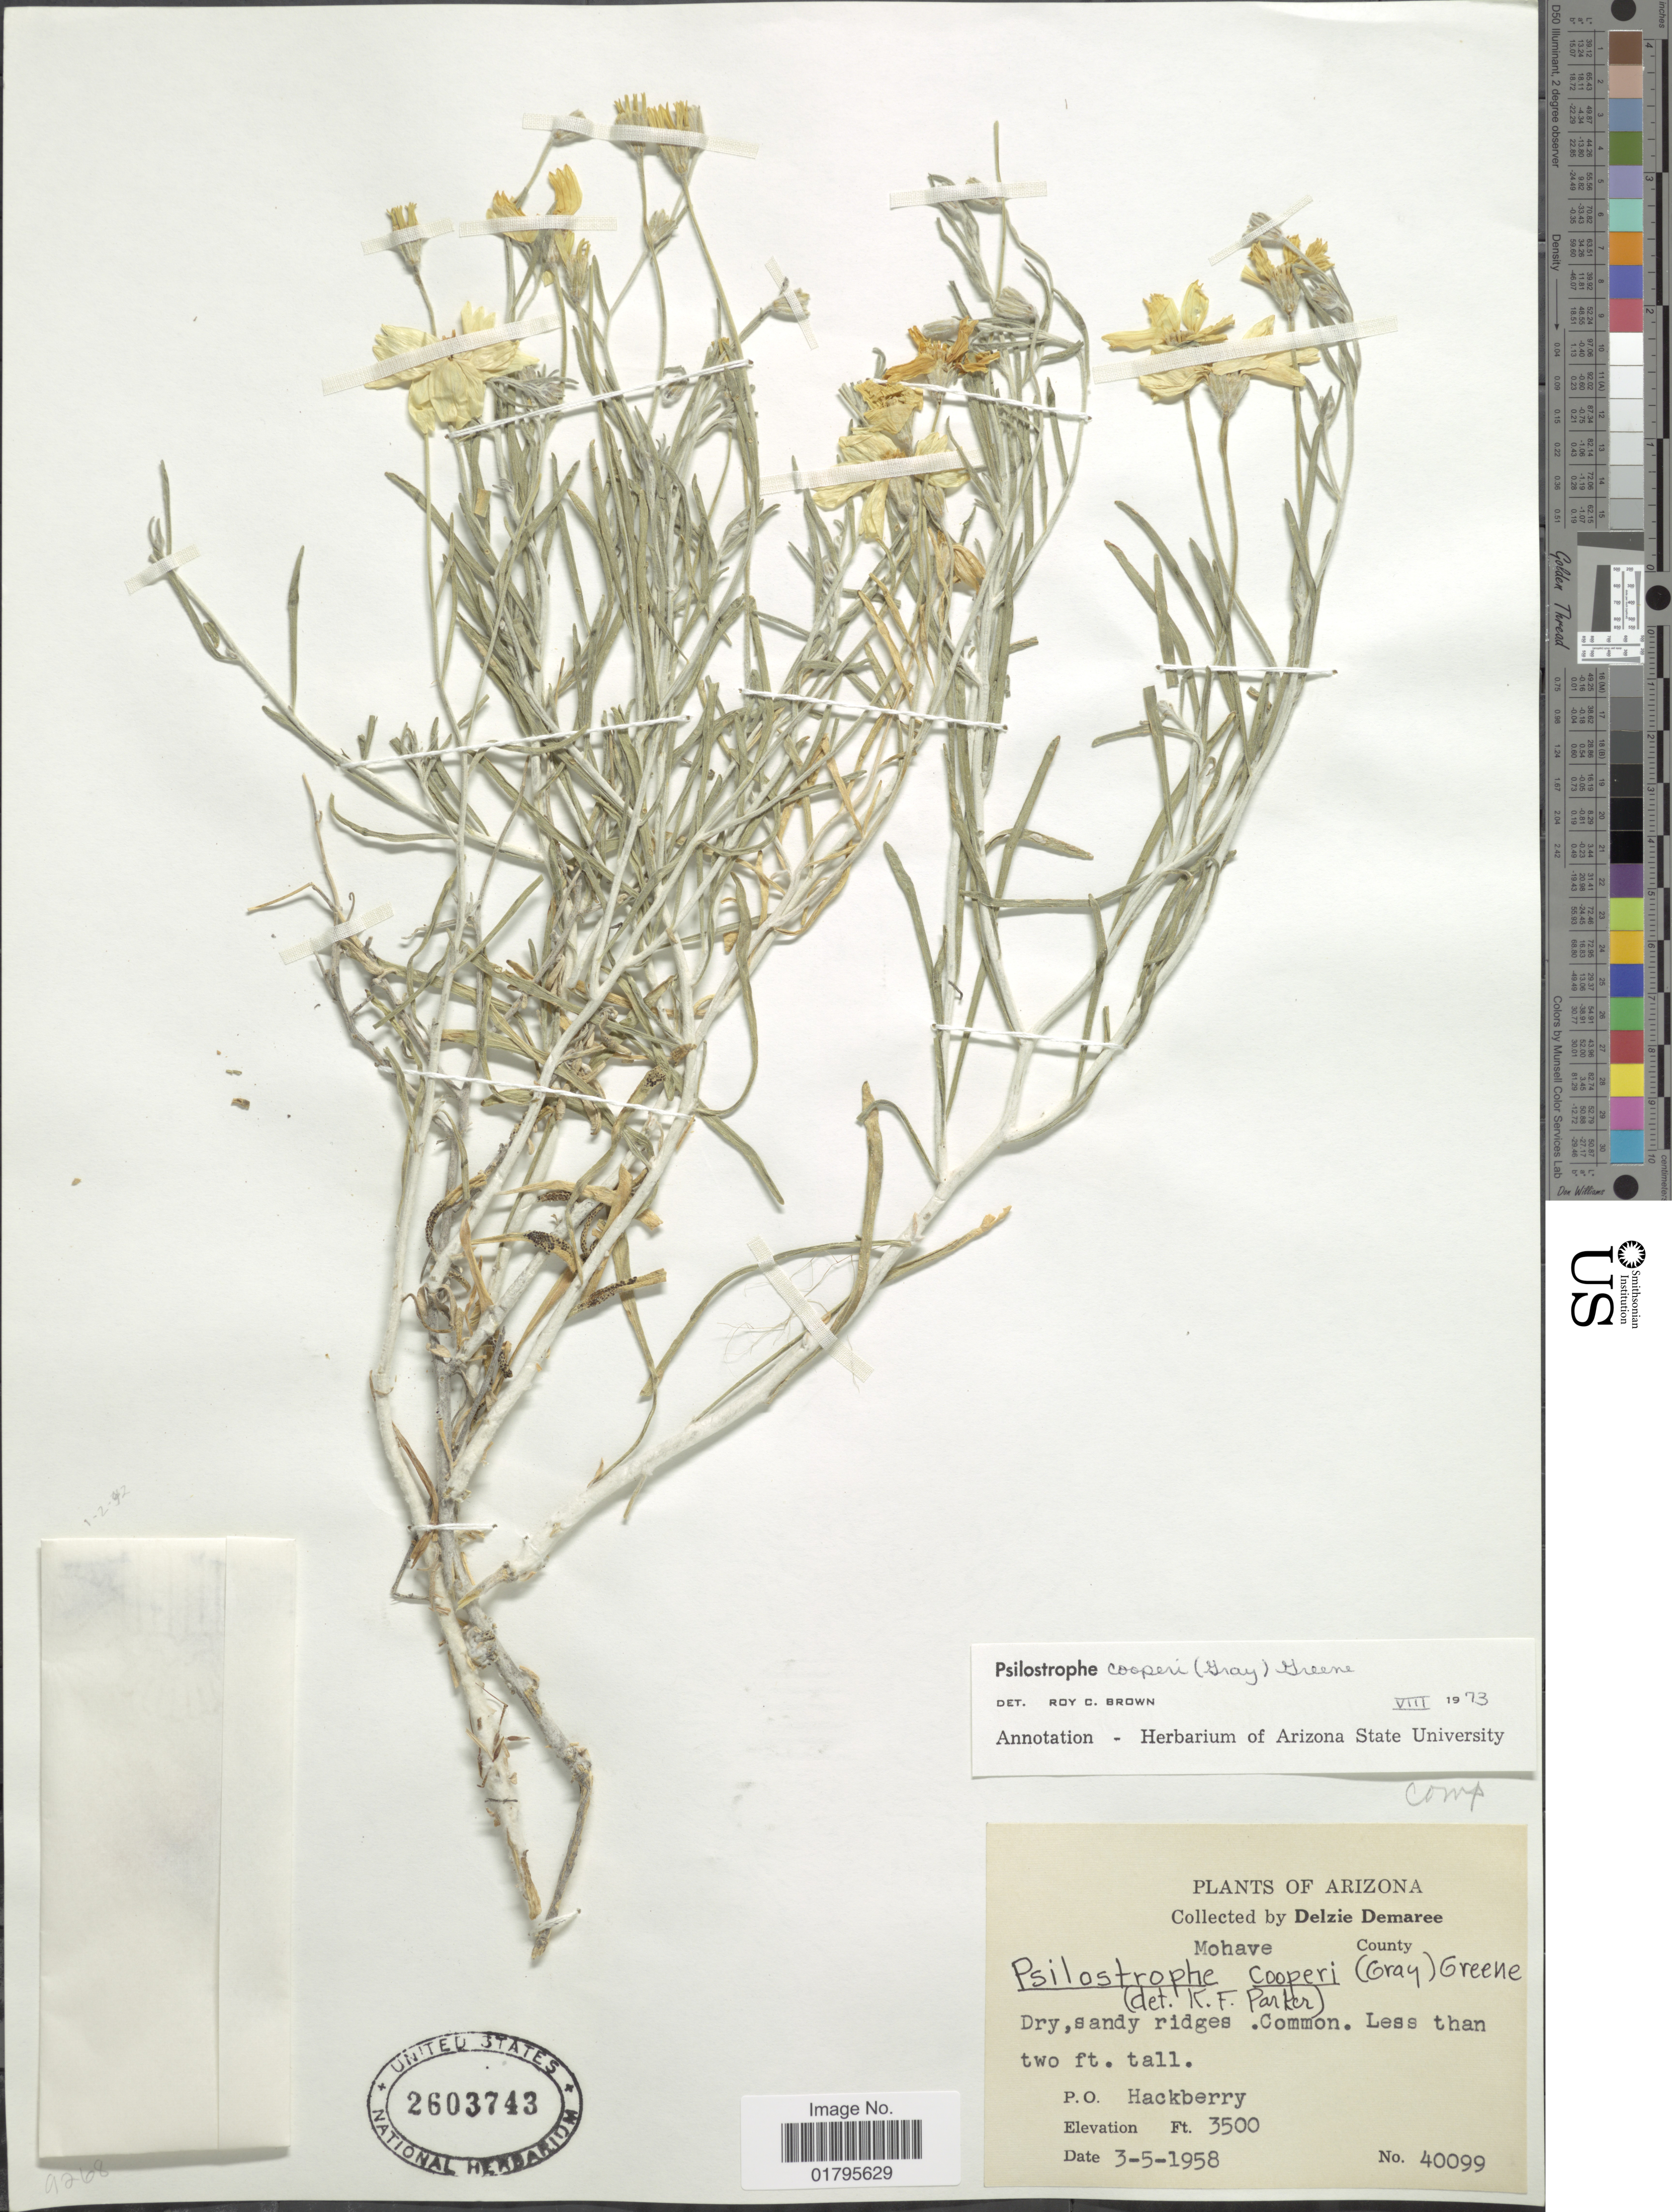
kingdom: Plantae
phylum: Tracheophyta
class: Magnoliopsida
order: Asterales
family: Asteraceae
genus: Psilostrophe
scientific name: Psilostrophe cooperi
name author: (A. Gray) Greene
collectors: D. Demaree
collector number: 40099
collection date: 1958-03-05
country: United States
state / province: Arizona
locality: Mohave County, P. O. Hackberry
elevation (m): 1067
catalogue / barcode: US 2603743